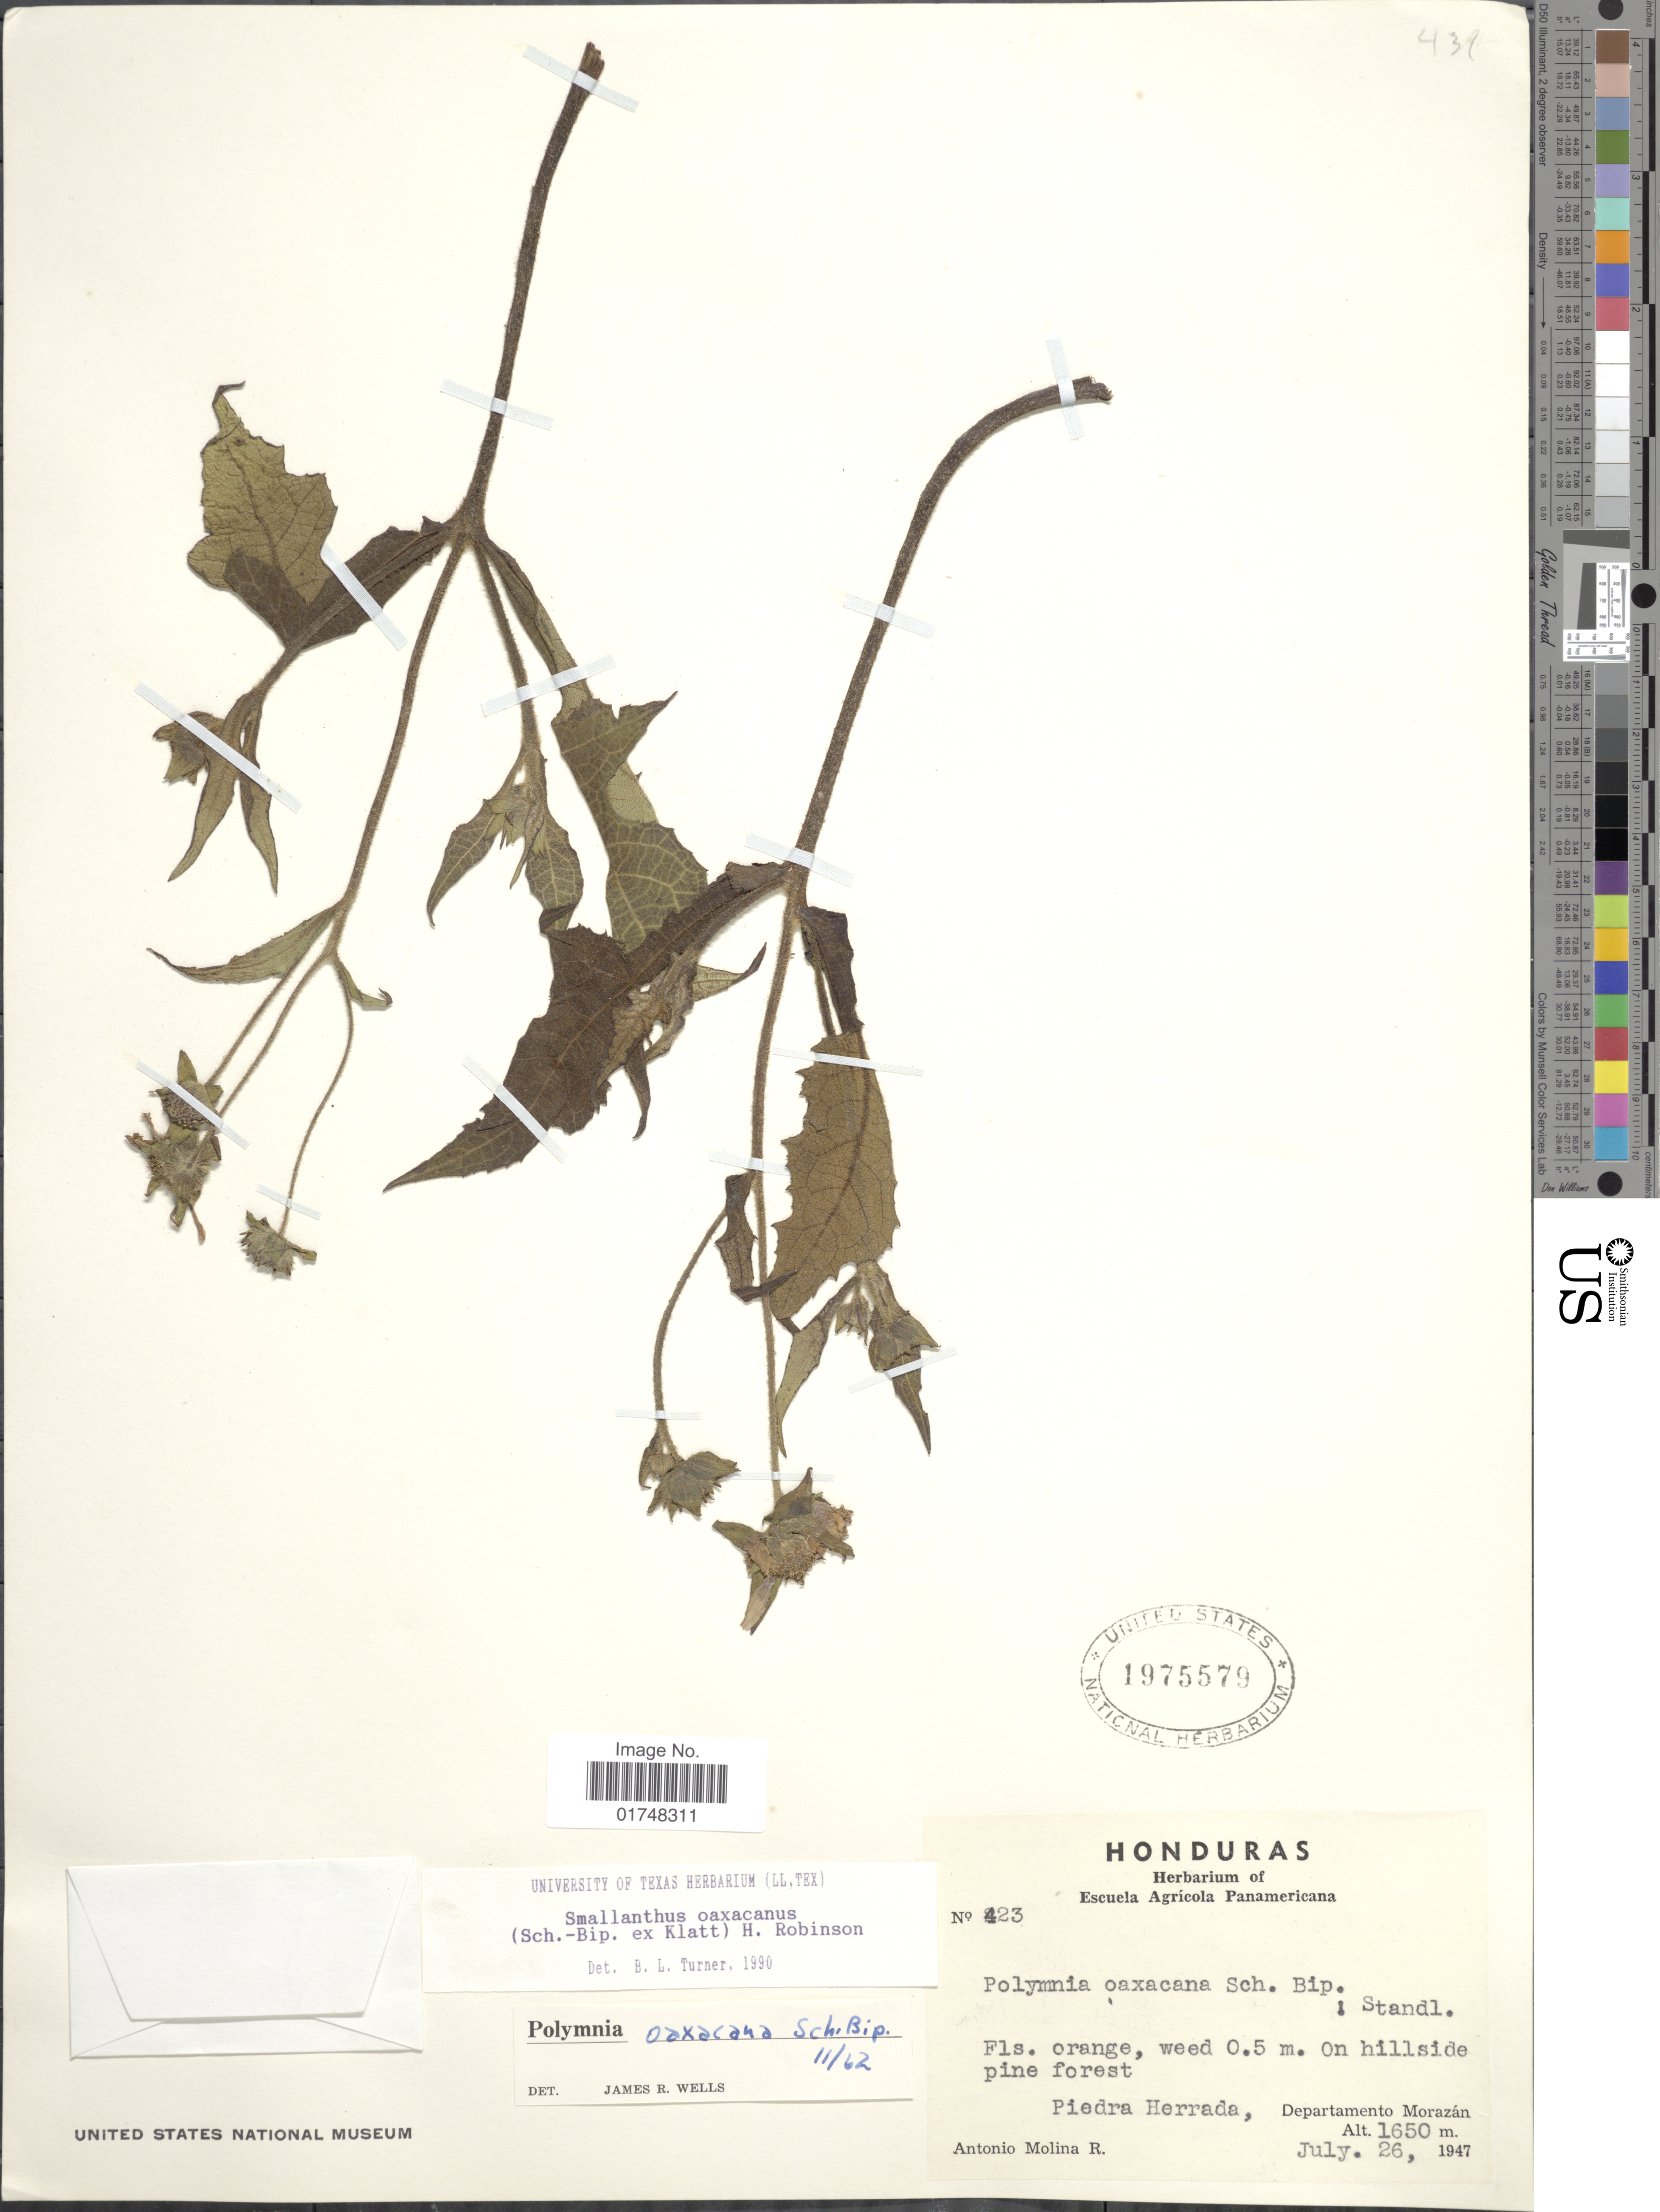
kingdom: Plantae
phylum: Tracheophyta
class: Magnoliopsida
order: Asterales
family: Asteraceae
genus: Smallanthus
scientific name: Smallanthus oaxacanus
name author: (Sch. Bip. ex Klatt) H. Rob.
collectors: A. Molina R.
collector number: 423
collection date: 1947-07-26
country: Honduras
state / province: Fco. Morazán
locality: Piedra Herrada, Department Morazan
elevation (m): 1650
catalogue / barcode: US 1975579